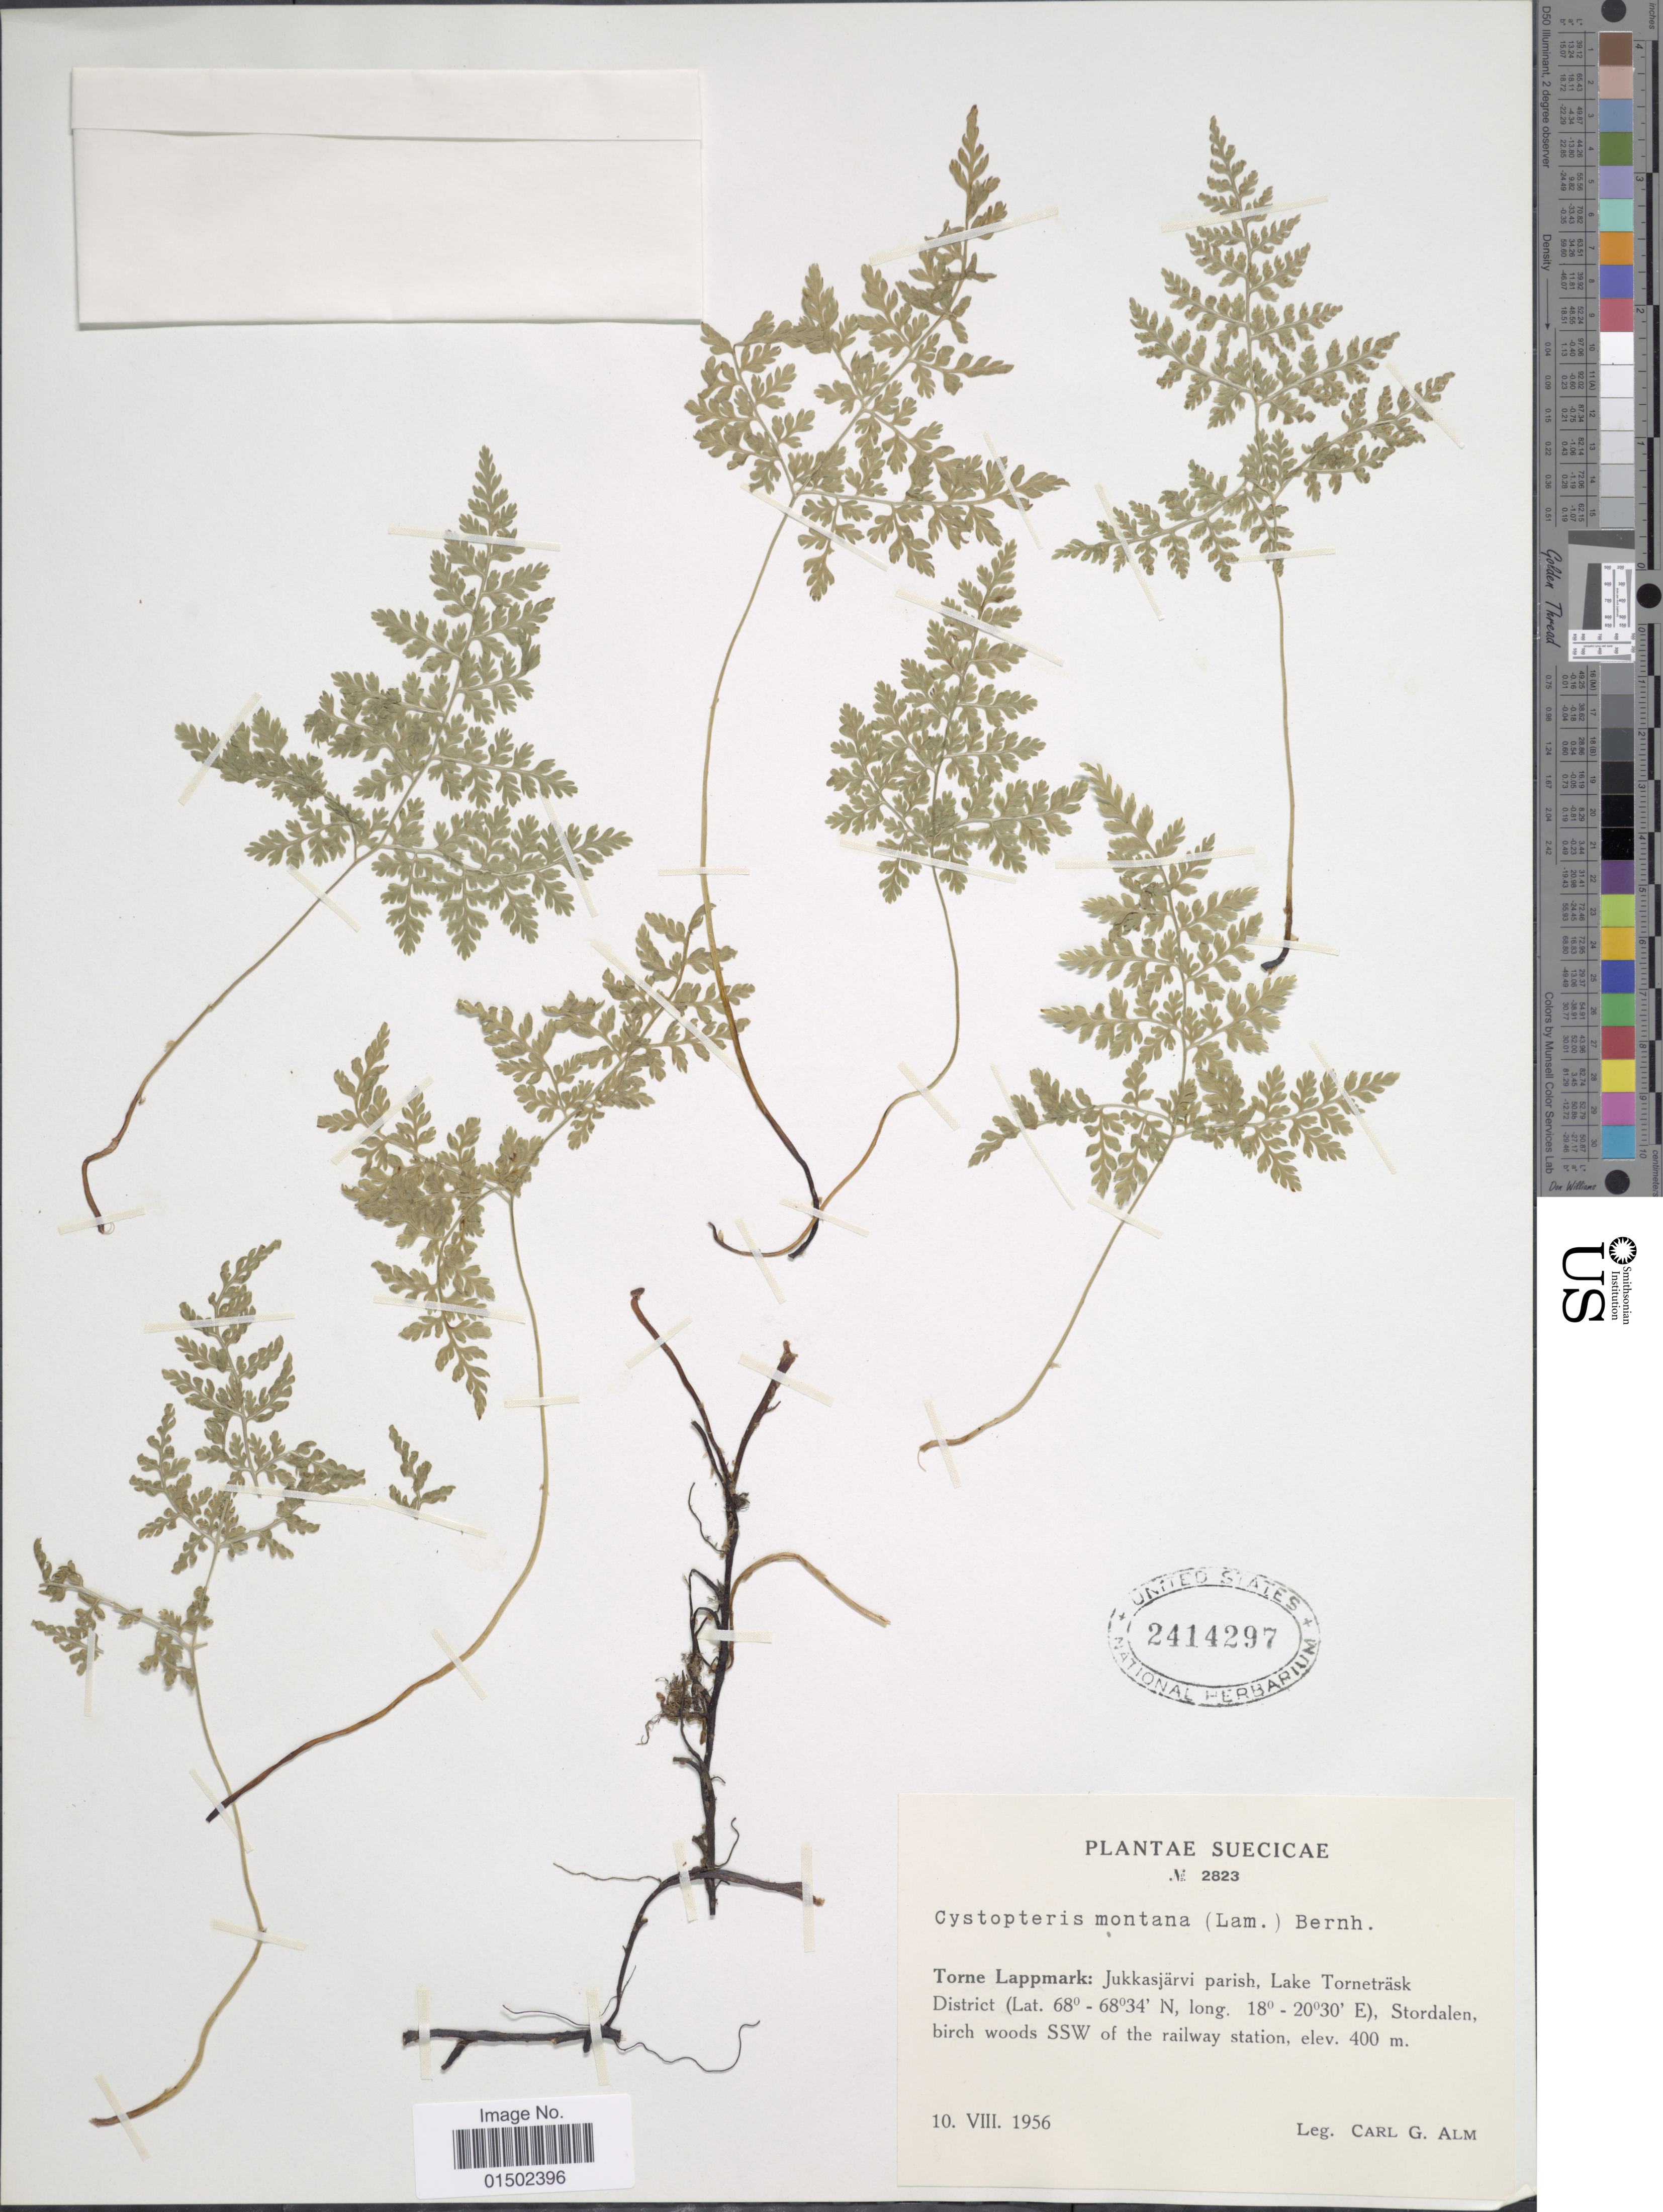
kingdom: Plantae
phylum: Tracheophyta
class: Polypodiopsida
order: Polypodiales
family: Cystopteridaceae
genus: Cystopteris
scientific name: Cystopteris montana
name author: (Lam.) Desv.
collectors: C. G. Alm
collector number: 2823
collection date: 1956-08-10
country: Sweden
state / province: Norrbotten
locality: Suecicae. Torne Lappmark: Jukkasjarvi parish, Lake Tornetrask District, Stordalen, birch woods SSW of the railway station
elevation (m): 400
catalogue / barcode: US 2414297